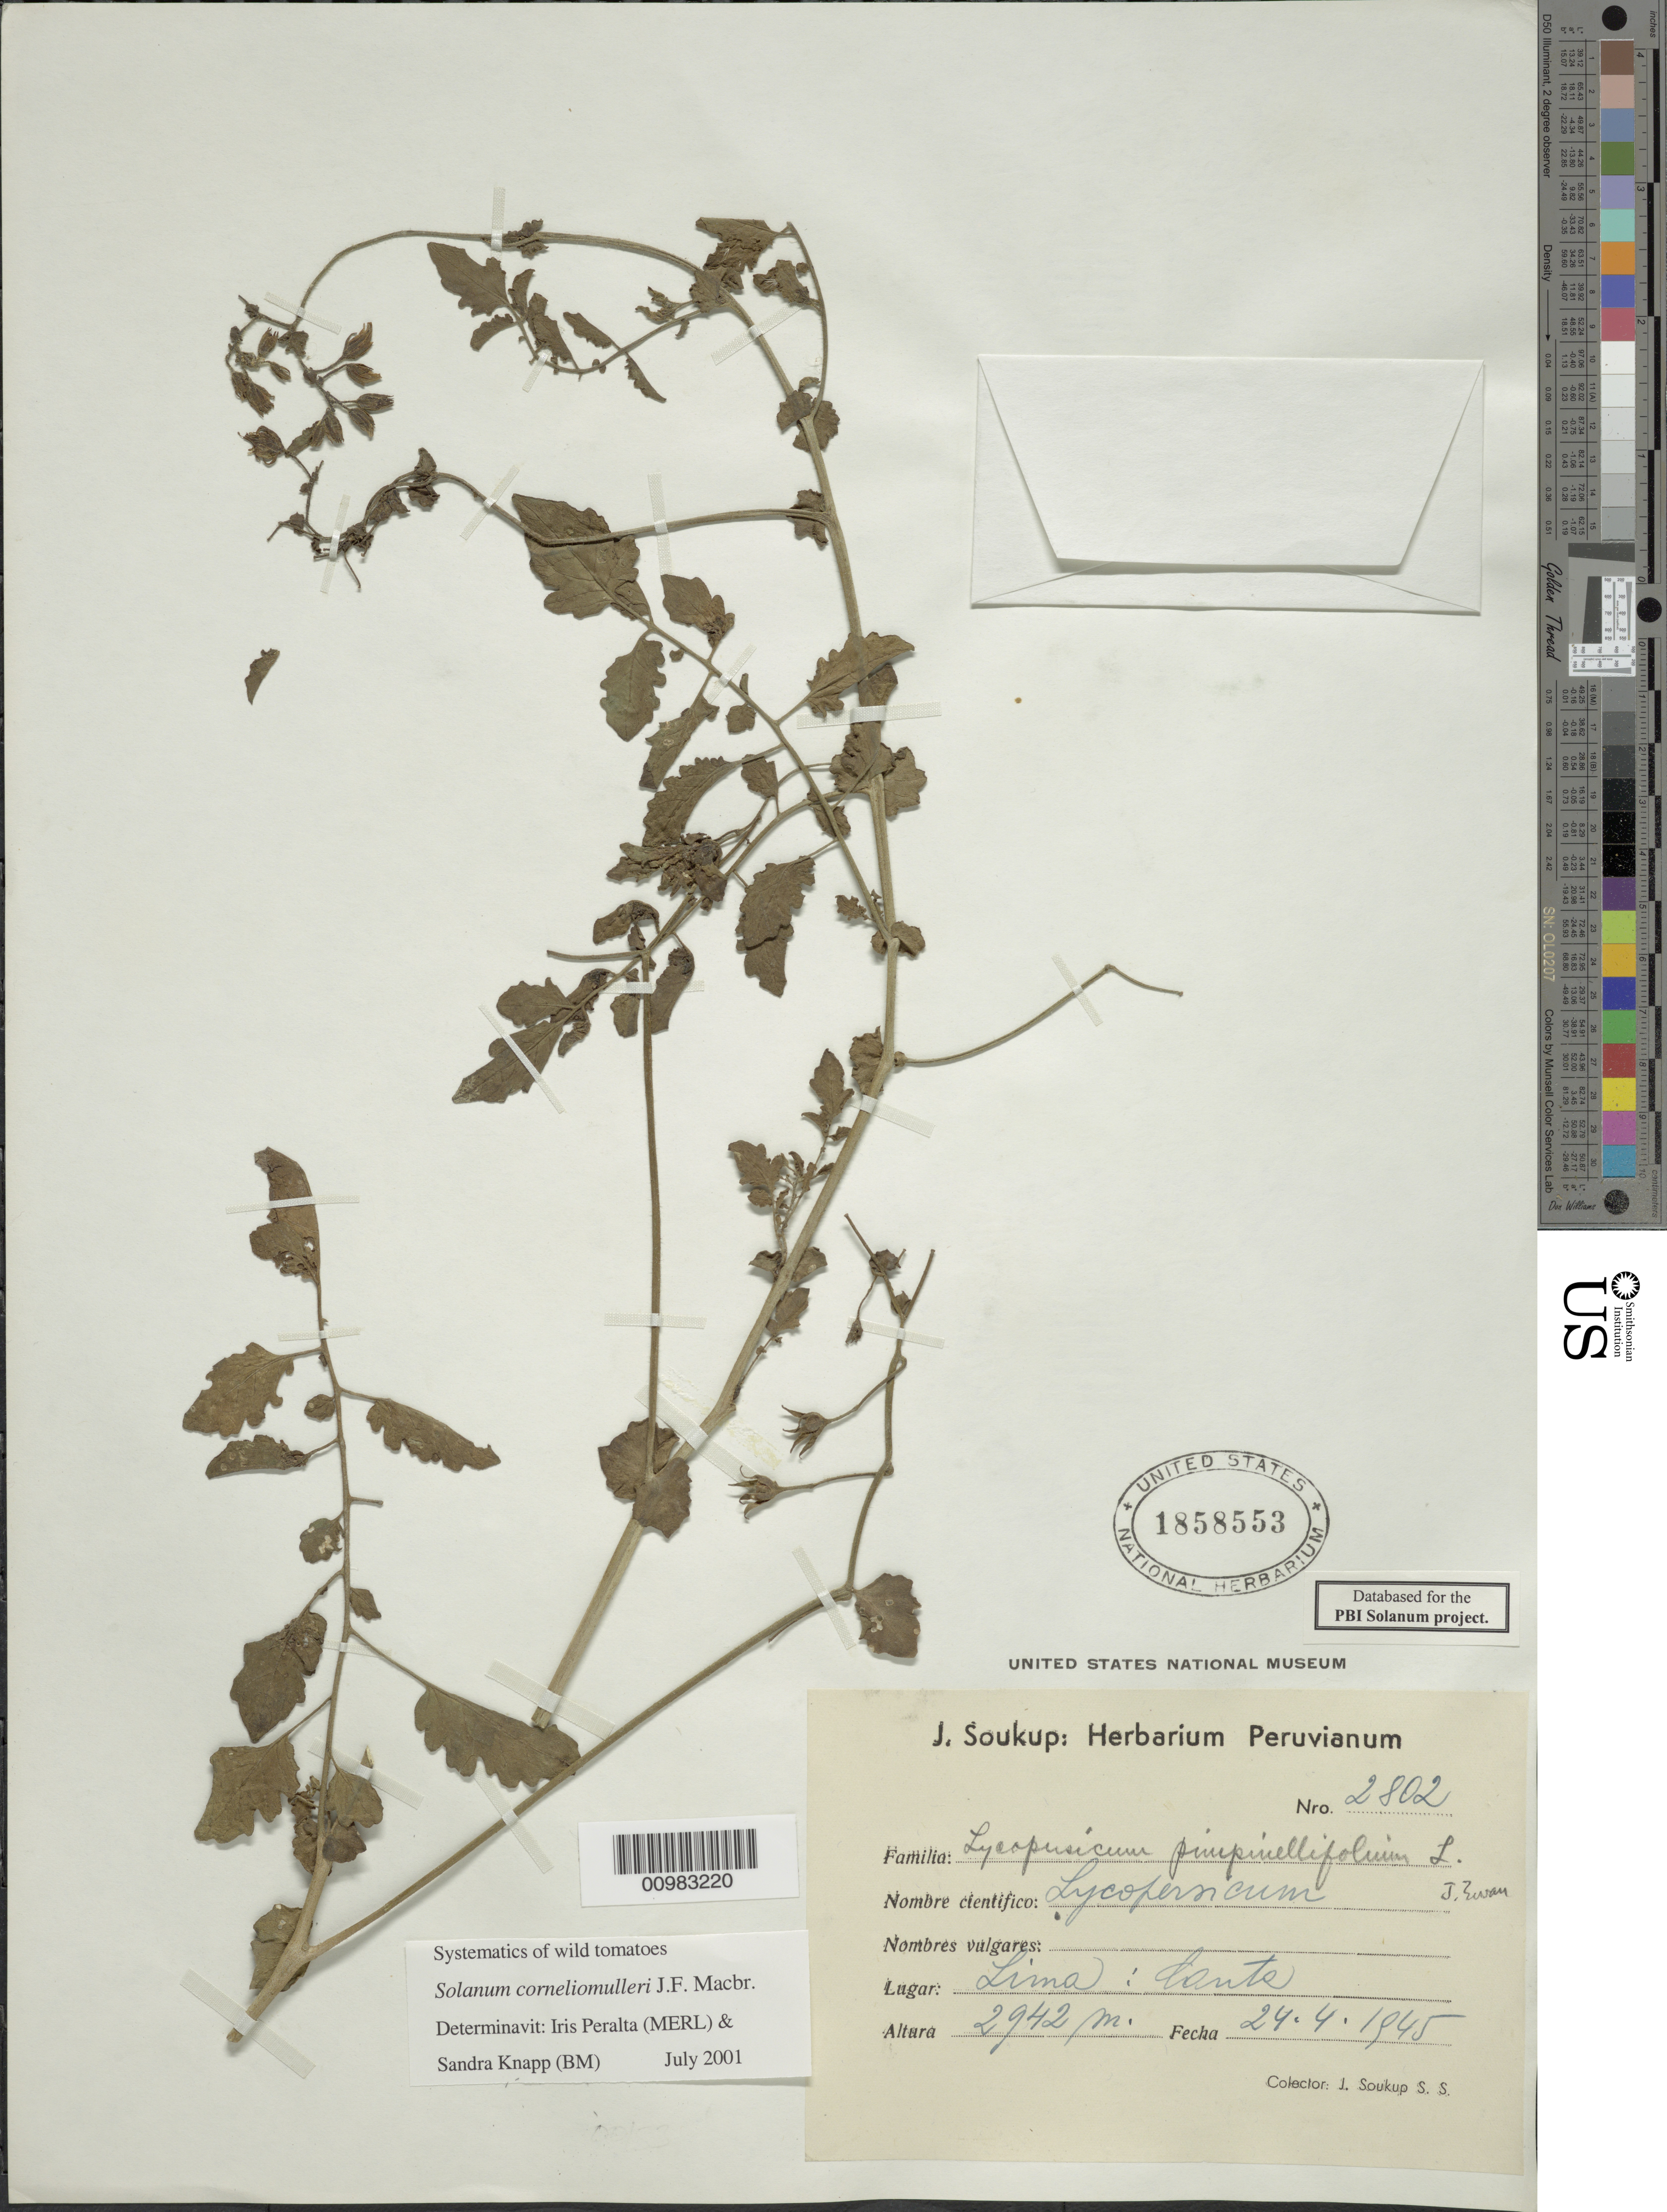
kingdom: Plantae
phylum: Tracheophyta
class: Magnoliopsida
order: Solanales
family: Solanaceae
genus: Solanum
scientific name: Solanum corneliomulleri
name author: J.F. Macbr.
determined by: Peralta, Iris E.; Knapp, S. D.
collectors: J. J. Soukup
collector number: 2802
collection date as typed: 24 Apr 1945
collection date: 1945-04-24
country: Peru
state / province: Lima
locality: Canta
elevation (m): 2942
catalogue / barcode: US 1858553